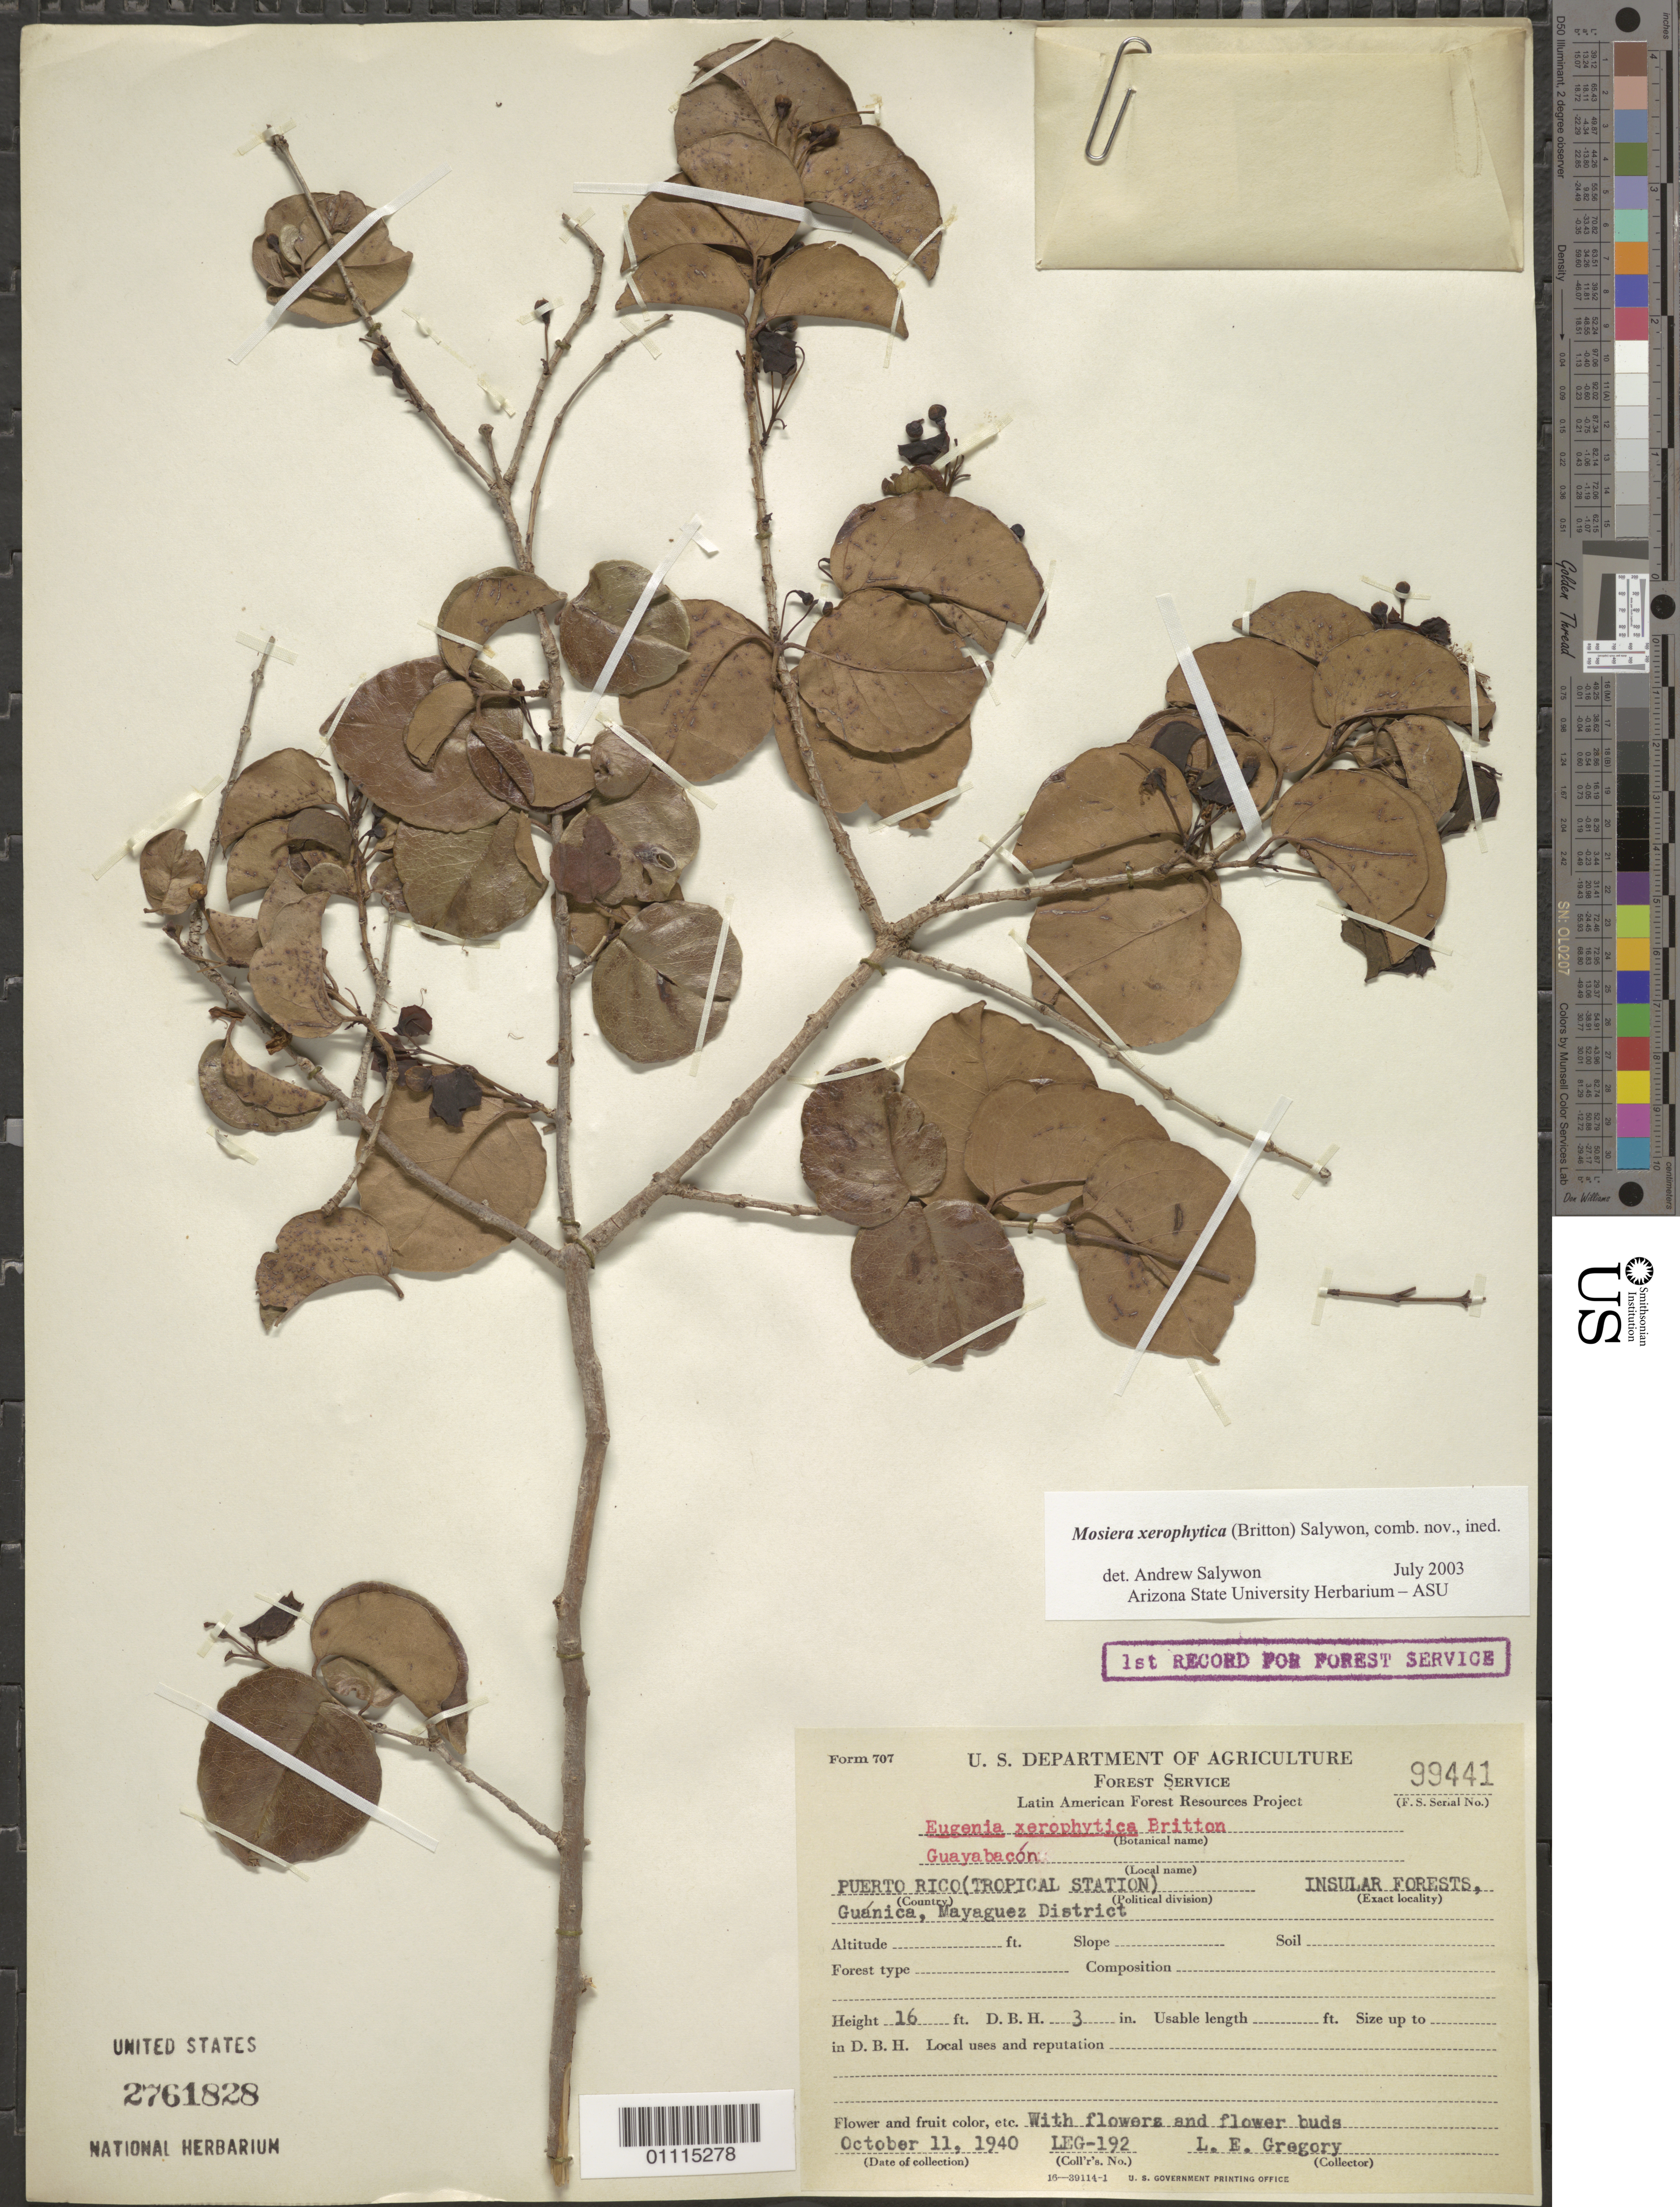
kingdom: Plantae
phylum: Tracheophyta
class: Magnoliopsida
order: Myrtales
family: Myrtaceae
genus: Mosiera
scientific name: Mosiera xerophytica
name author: (Britton) Salywon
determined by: Salywon, A. M., (ASU)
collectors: L. E. Gregory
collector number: LEG-192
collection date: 1940-10-11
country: Puerto Rico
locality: Puerto Rico Tropical Station, Guánica, Mayaguez District.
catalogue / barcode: US 2761828